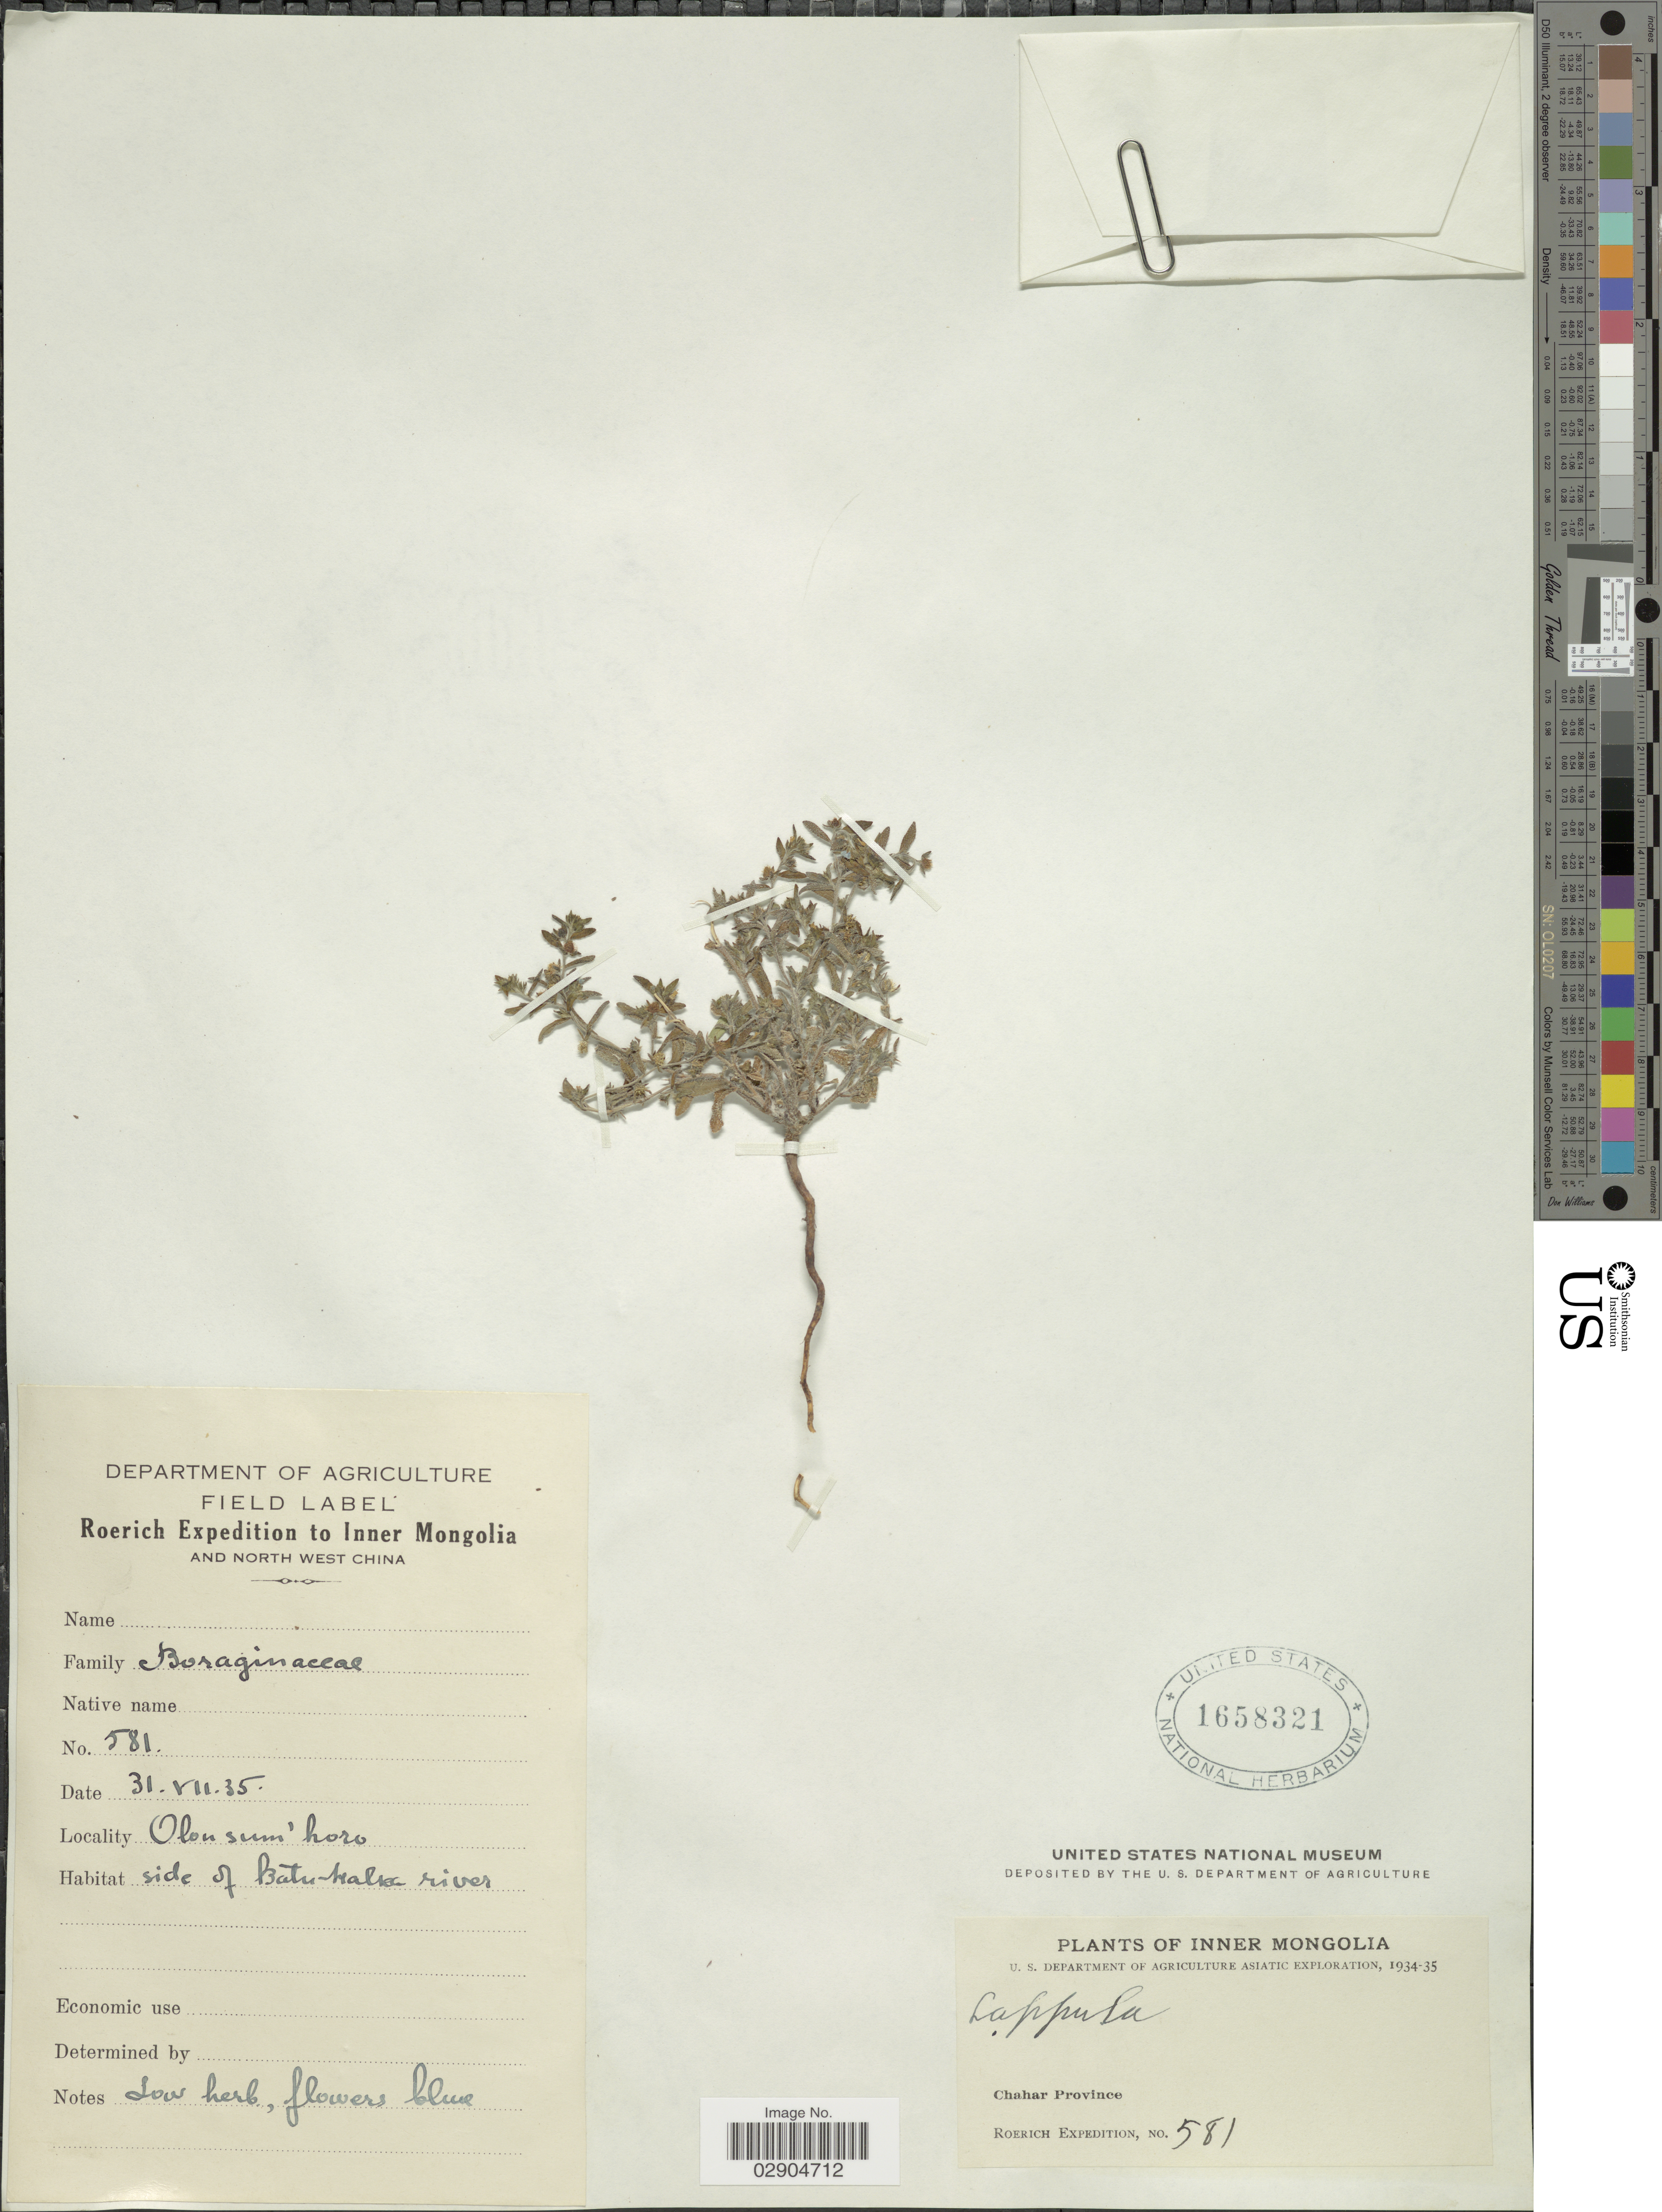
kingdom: Plantae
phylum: Tracheophyta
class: Magnoliopsida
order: Boraginales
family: Boraginaceae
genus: Lappula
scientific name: Lappula sp.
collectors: Roerich Expedition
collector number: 581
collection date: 1935-07-31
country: China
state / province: Nei Monggol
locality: Inner Mongolia and North West China. Olou sum'horo. Side of Batu Kalka river.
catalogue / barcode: US 1658321